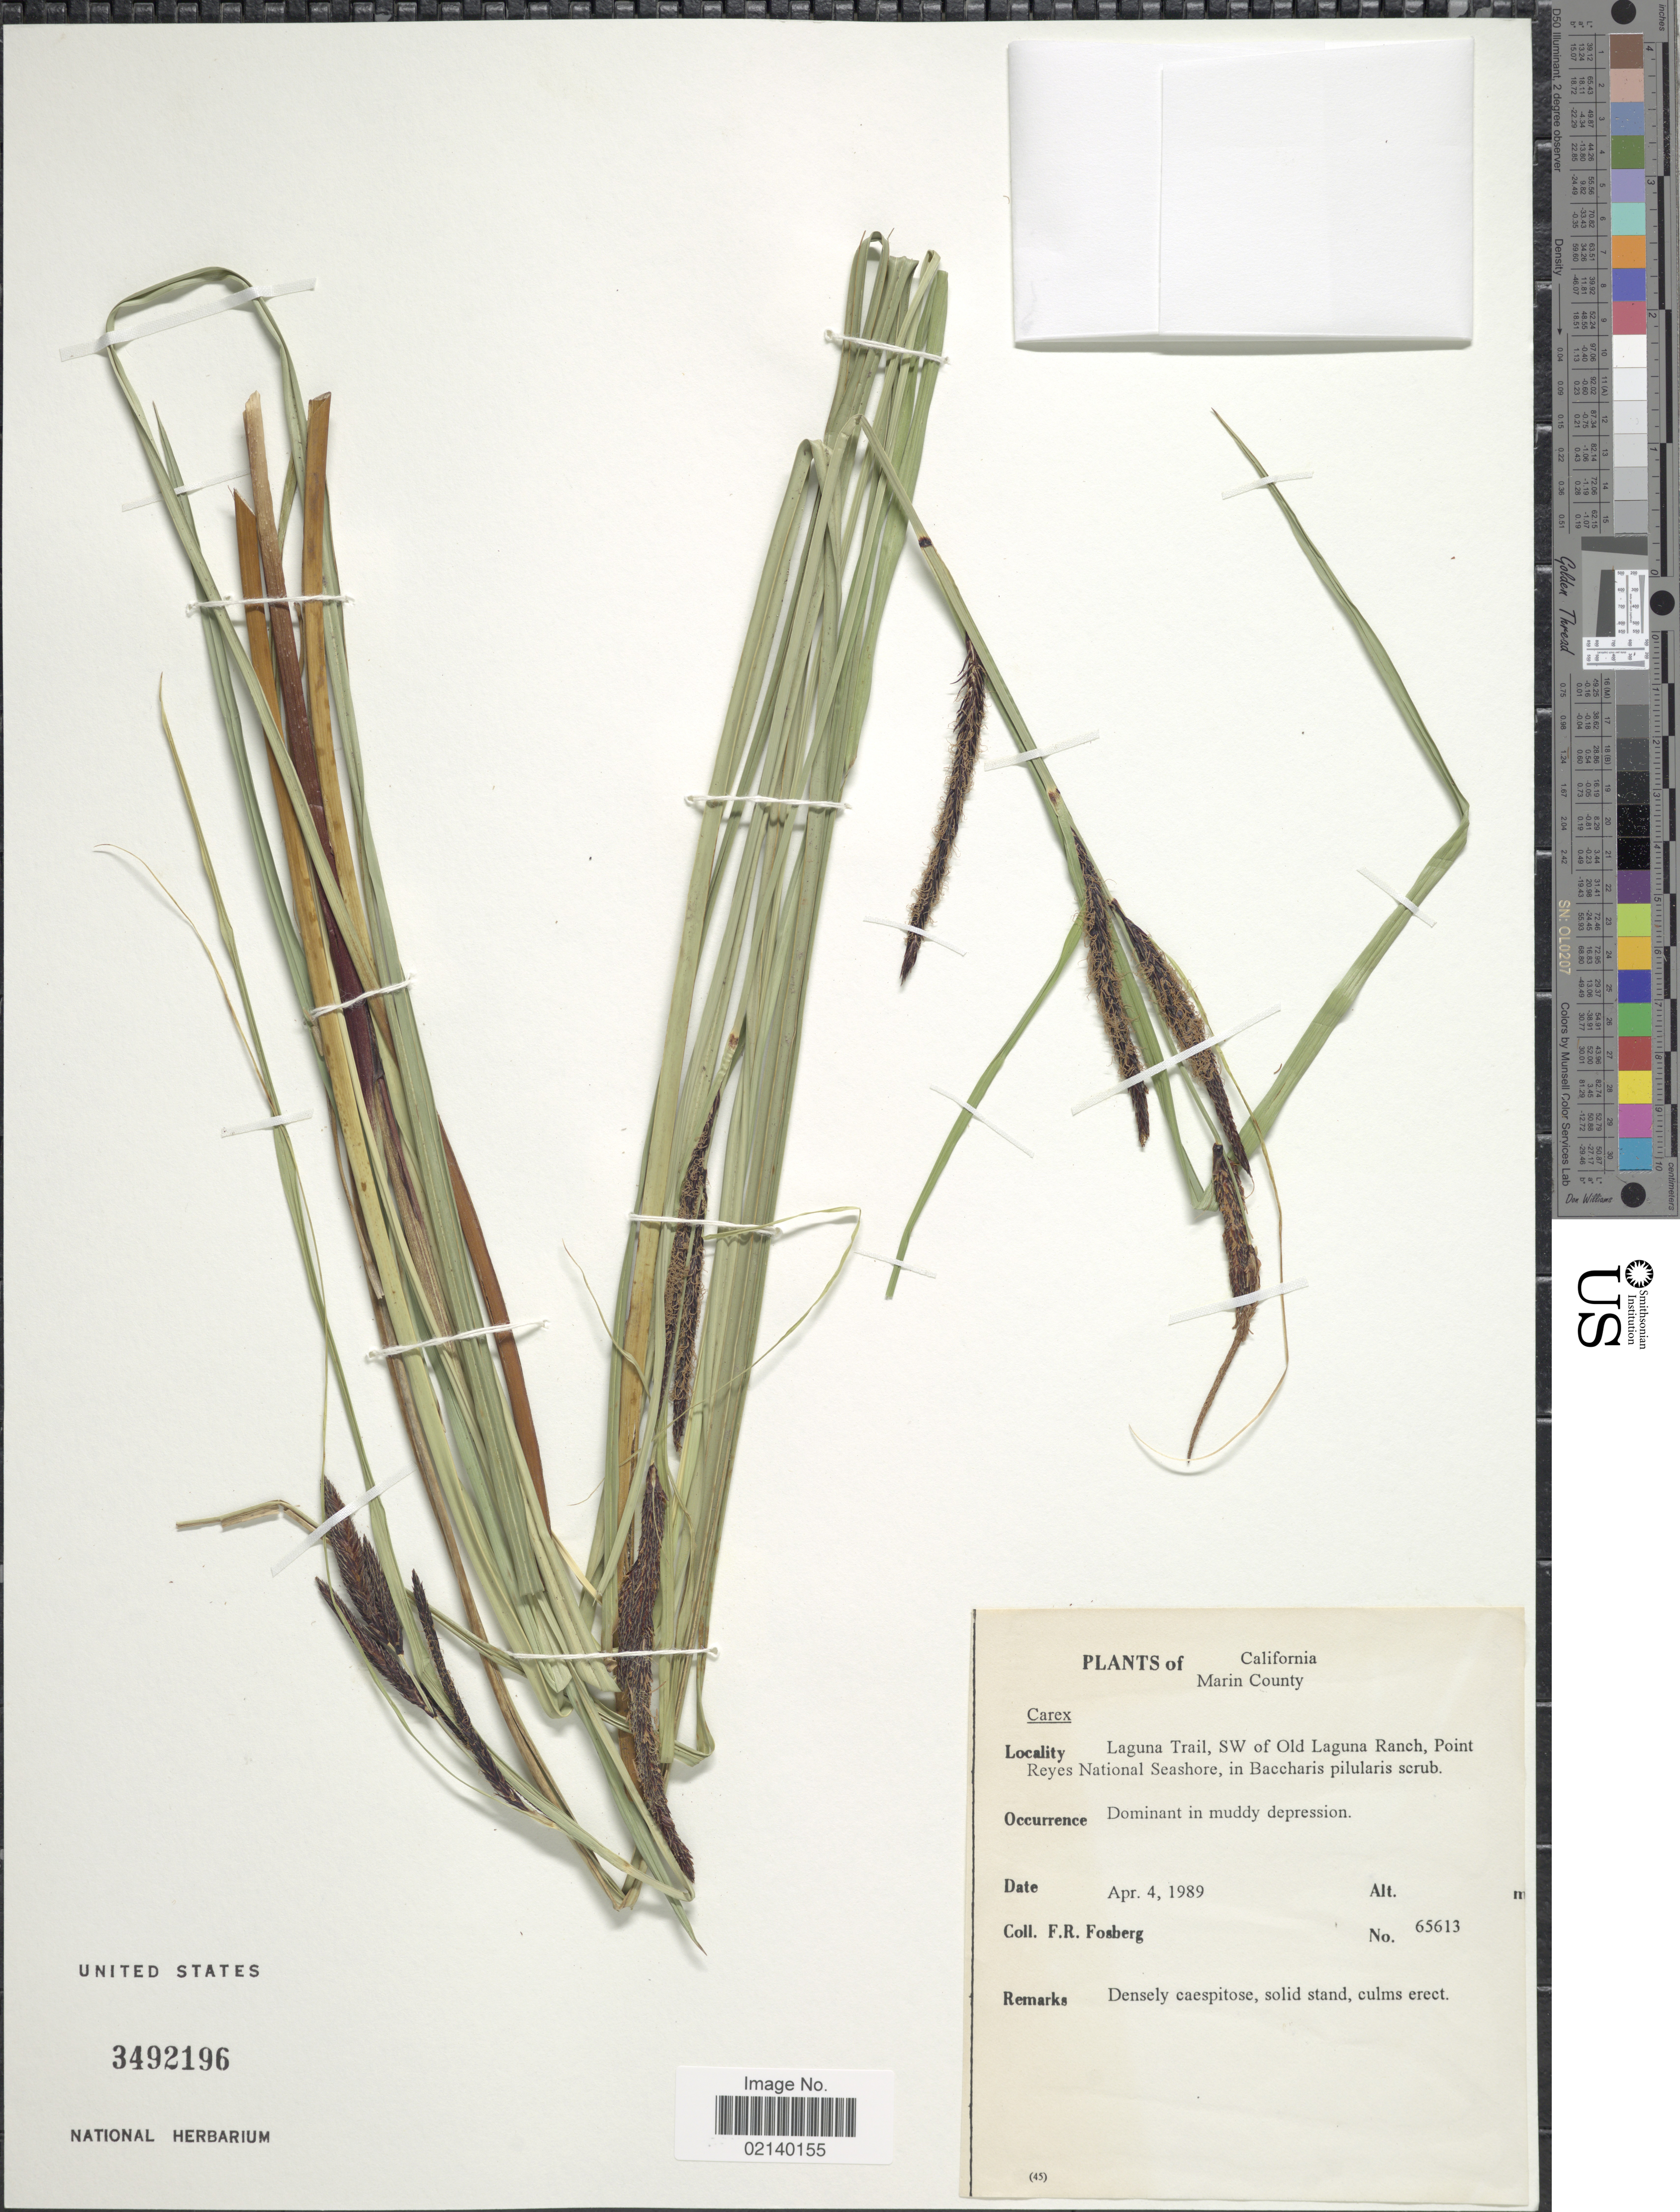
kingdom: Plantae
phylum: Tracheophyta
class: Liliopsida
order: Poales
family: Cyperaceae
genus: Carex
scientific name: Carex sp.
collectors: F. R. Fosberg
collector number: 65613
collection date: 1989-04-04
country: United States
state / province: California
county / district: Marin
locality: Marin county. Laguna Trail, SW of Old Laguna Ranch, Point Reyes National Seashore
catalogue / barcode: US 3492196